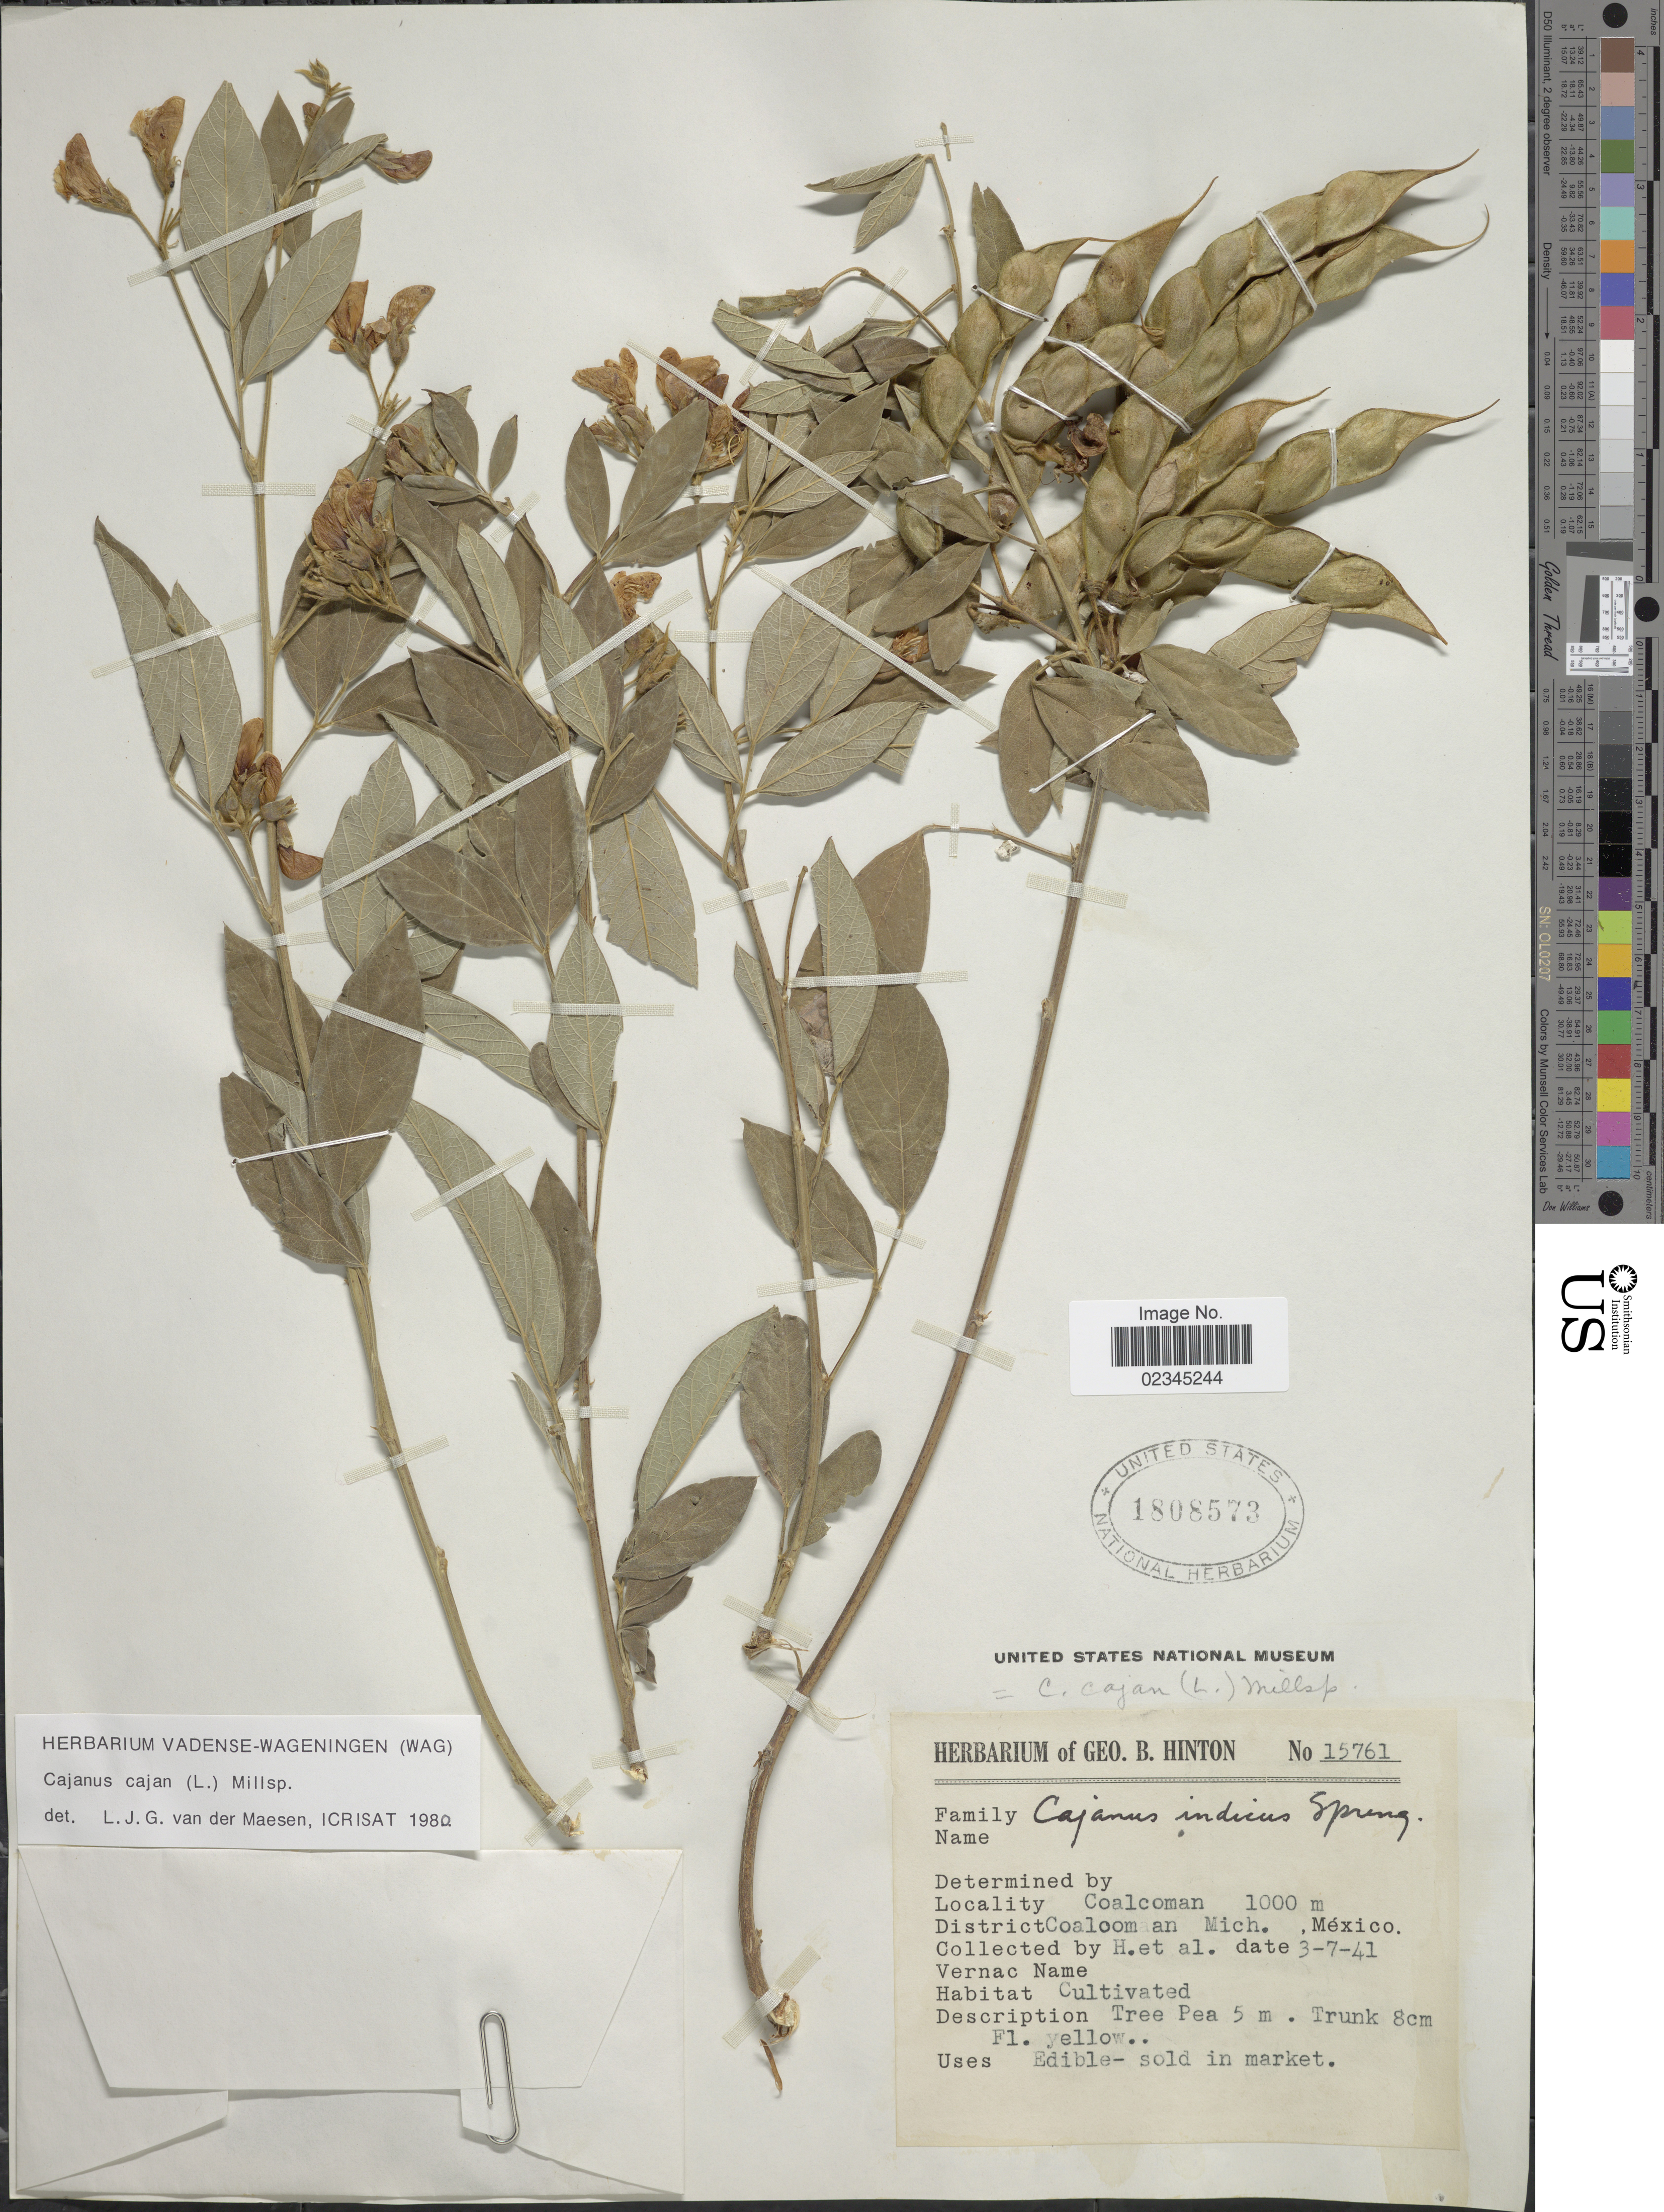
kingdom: Plantae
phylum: Tracheophyta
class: Magnoliopsida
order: Fabales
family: Fabaceae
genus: Cajanus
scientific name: Cajanus cajan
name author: (L.) Huth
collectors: G. B. Hinton & et al.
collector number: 15761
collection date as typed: Transcribed d/m/y: 7/3/41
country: Mexico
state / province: Michoacán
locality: Coalcoman. District. Coalcoman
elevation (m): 1000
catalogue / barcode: US 1808573